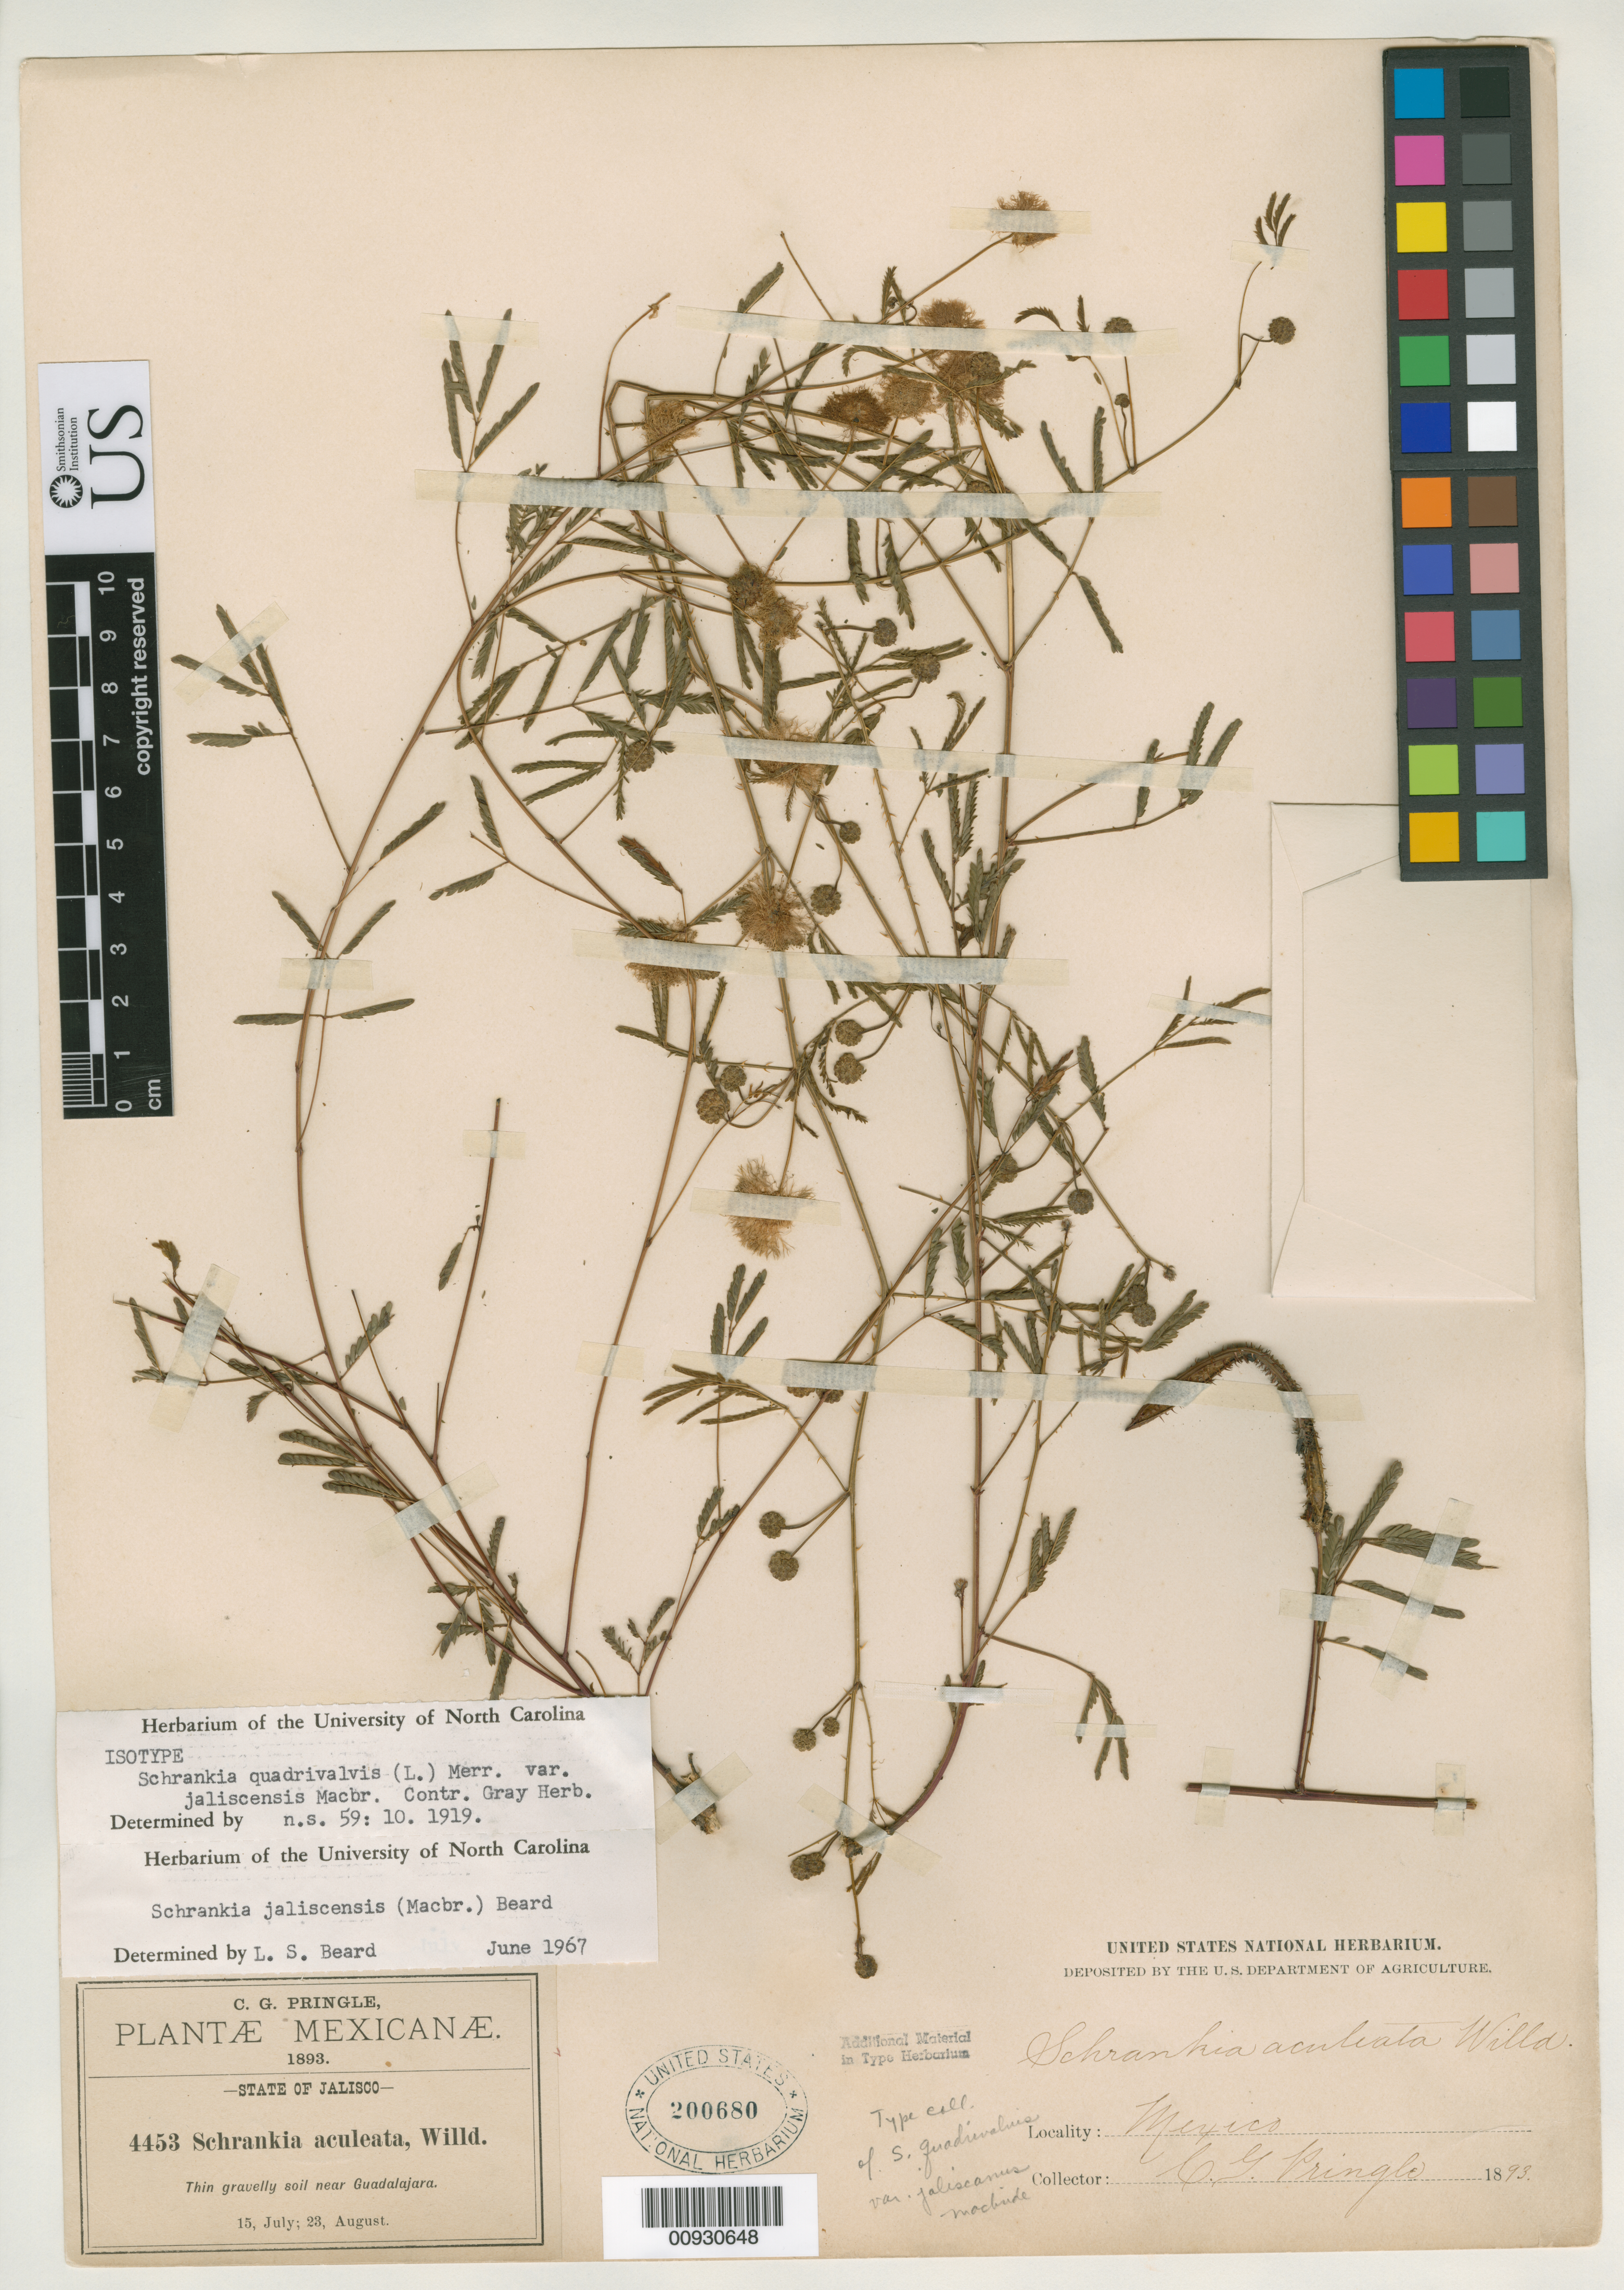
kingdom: Plantae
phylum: Tracheophyta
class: Magnoliopsida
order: Fabales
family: Fabaceae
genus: Schrankia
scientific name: Schrankia quadrivalvis var. jaliscensis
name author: J.F. Macbr.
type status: Isotype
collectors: C. G. Pringle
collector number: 4453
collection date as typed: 15 Jul 1893 to 23 Aug 1893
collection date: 1893-07-15/1893-08-23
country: Mexico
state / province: Jalisco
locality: Near Guadalajara.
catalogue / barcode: US 200680